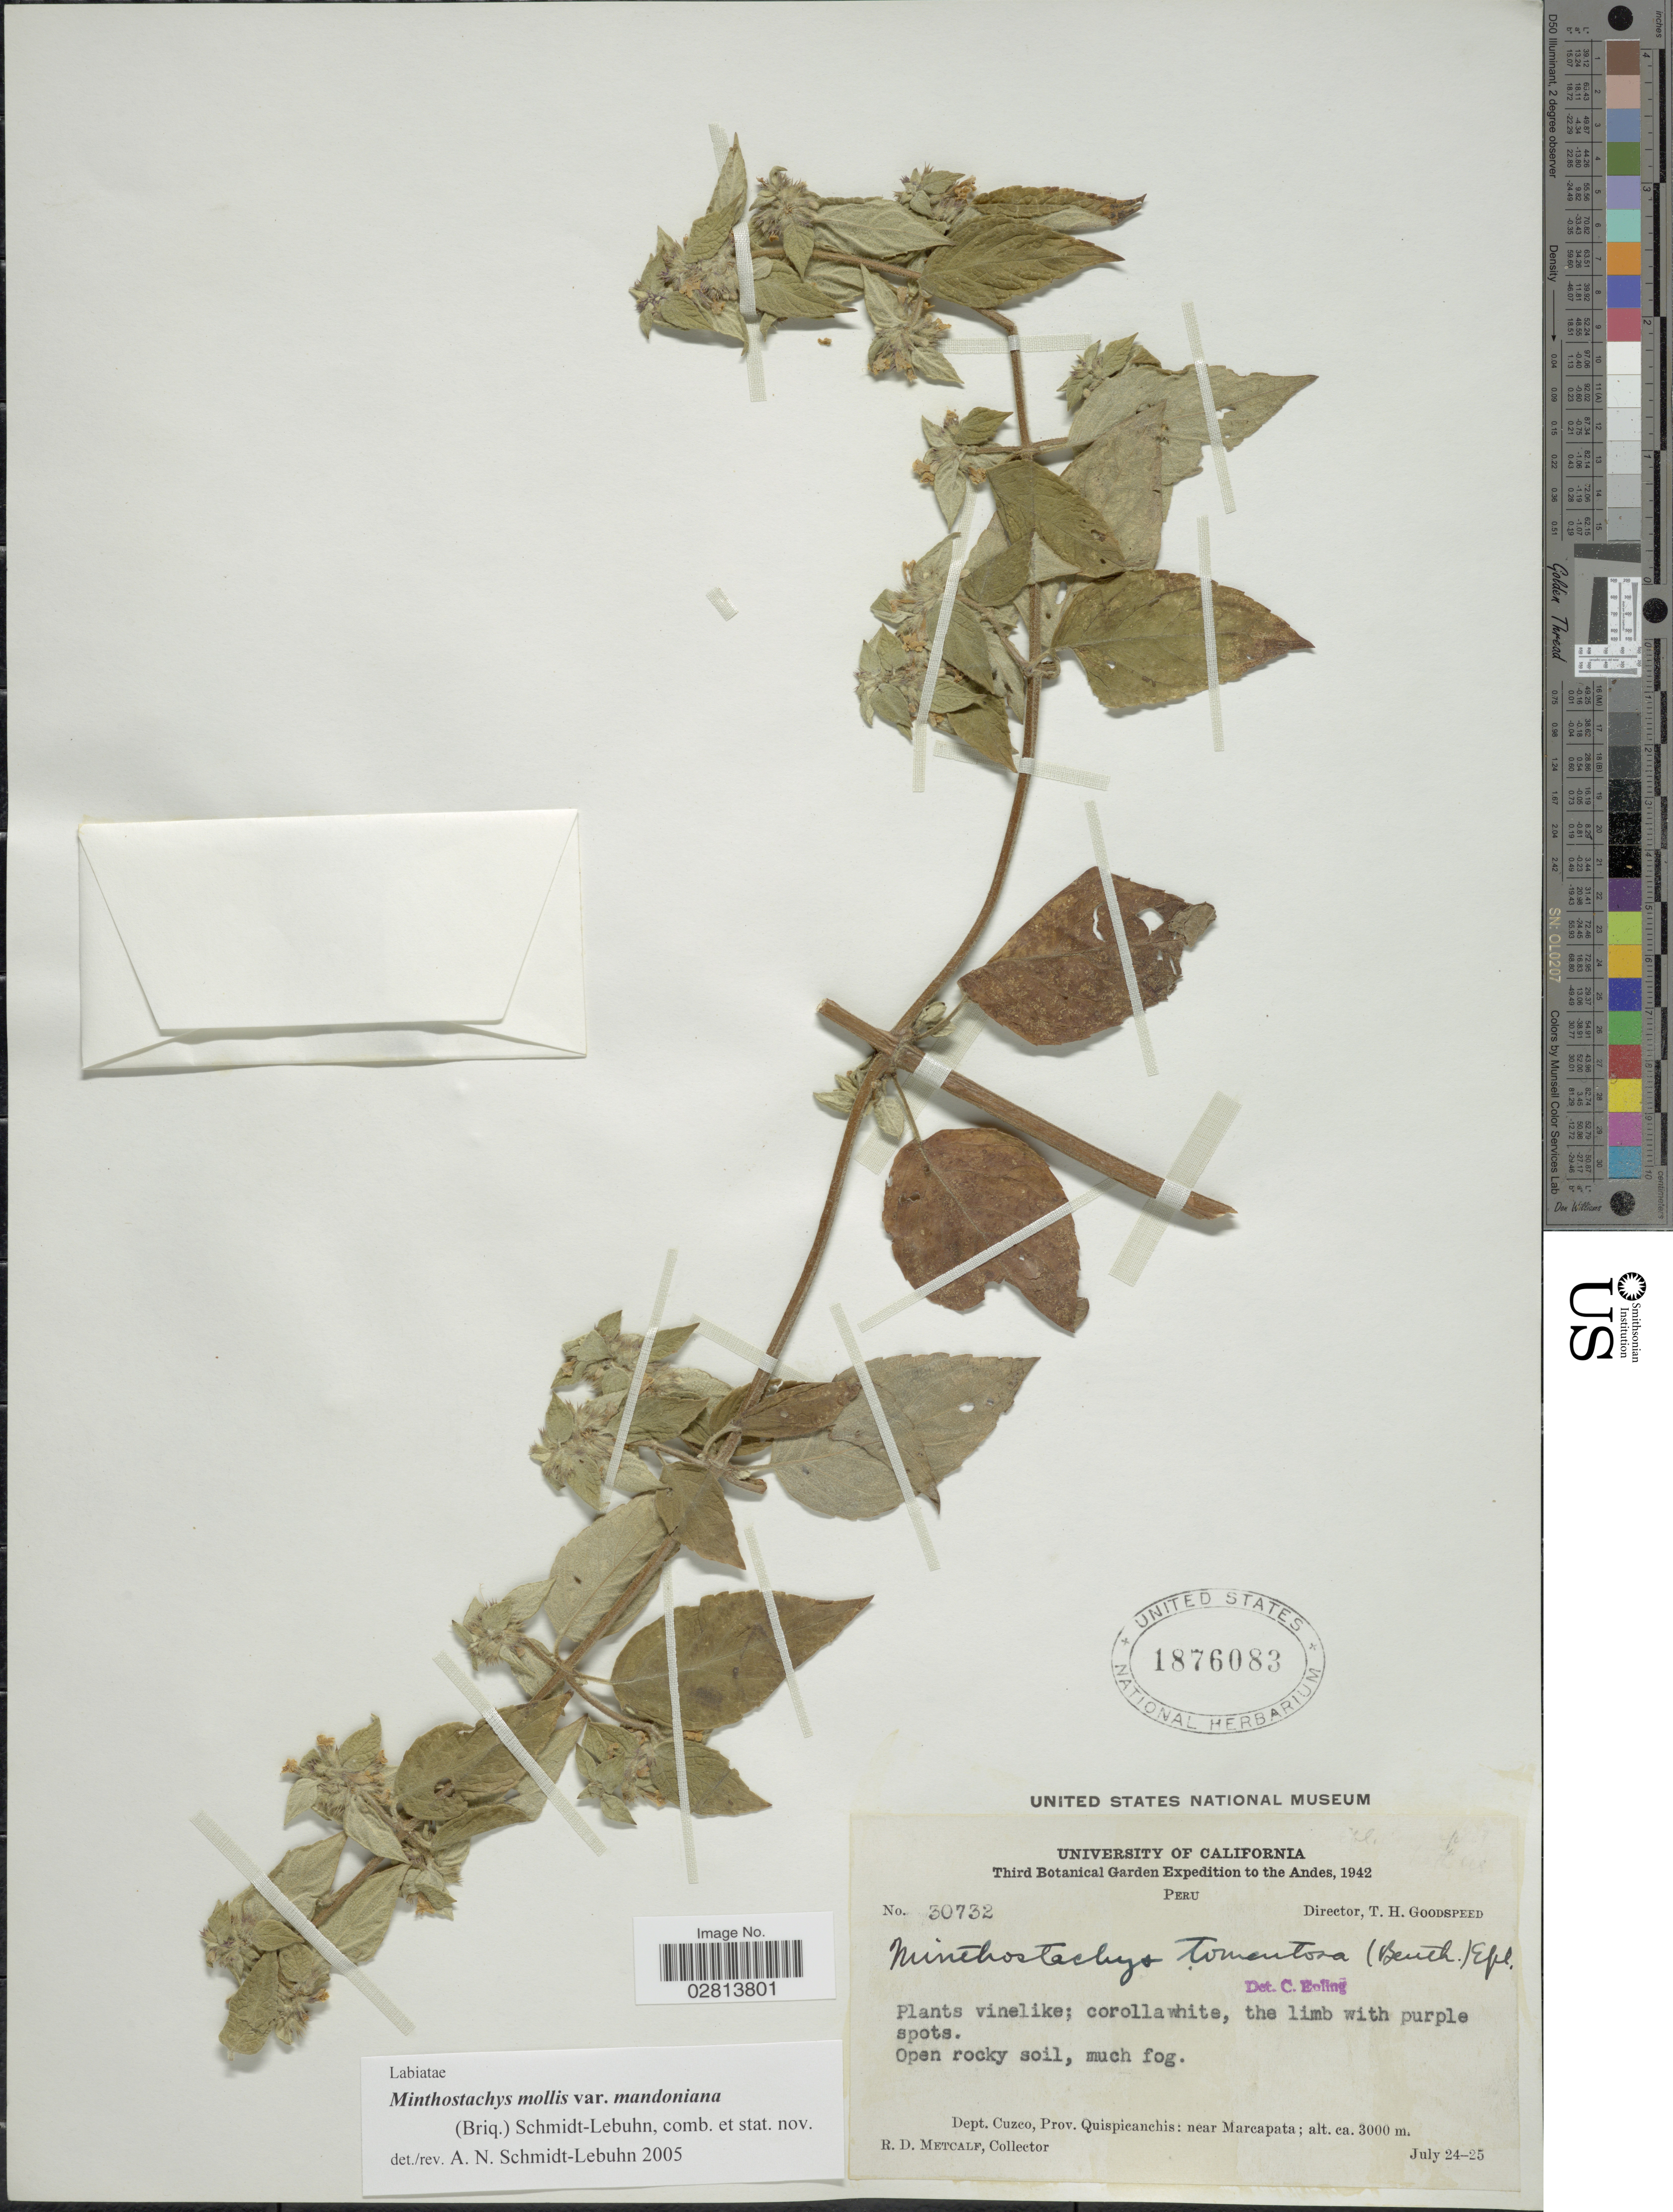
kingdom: Plantae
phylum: Tracheophyta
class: Magnoliopsida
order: Lamiales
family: Lamiaceae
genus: Minthostachys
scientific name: Minthostachys mollis var. mandoniana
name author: (Briq.) Schmidt-Leb.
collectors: R. D. Metcalf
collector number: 30732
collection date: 1942-07-24/1942-07-25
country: Peru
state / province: Cusco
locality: The Andes, Dept. Cuzco, Prov. Quispicanchis: near Marcapata.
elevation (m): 3000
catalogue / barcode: US 1876083